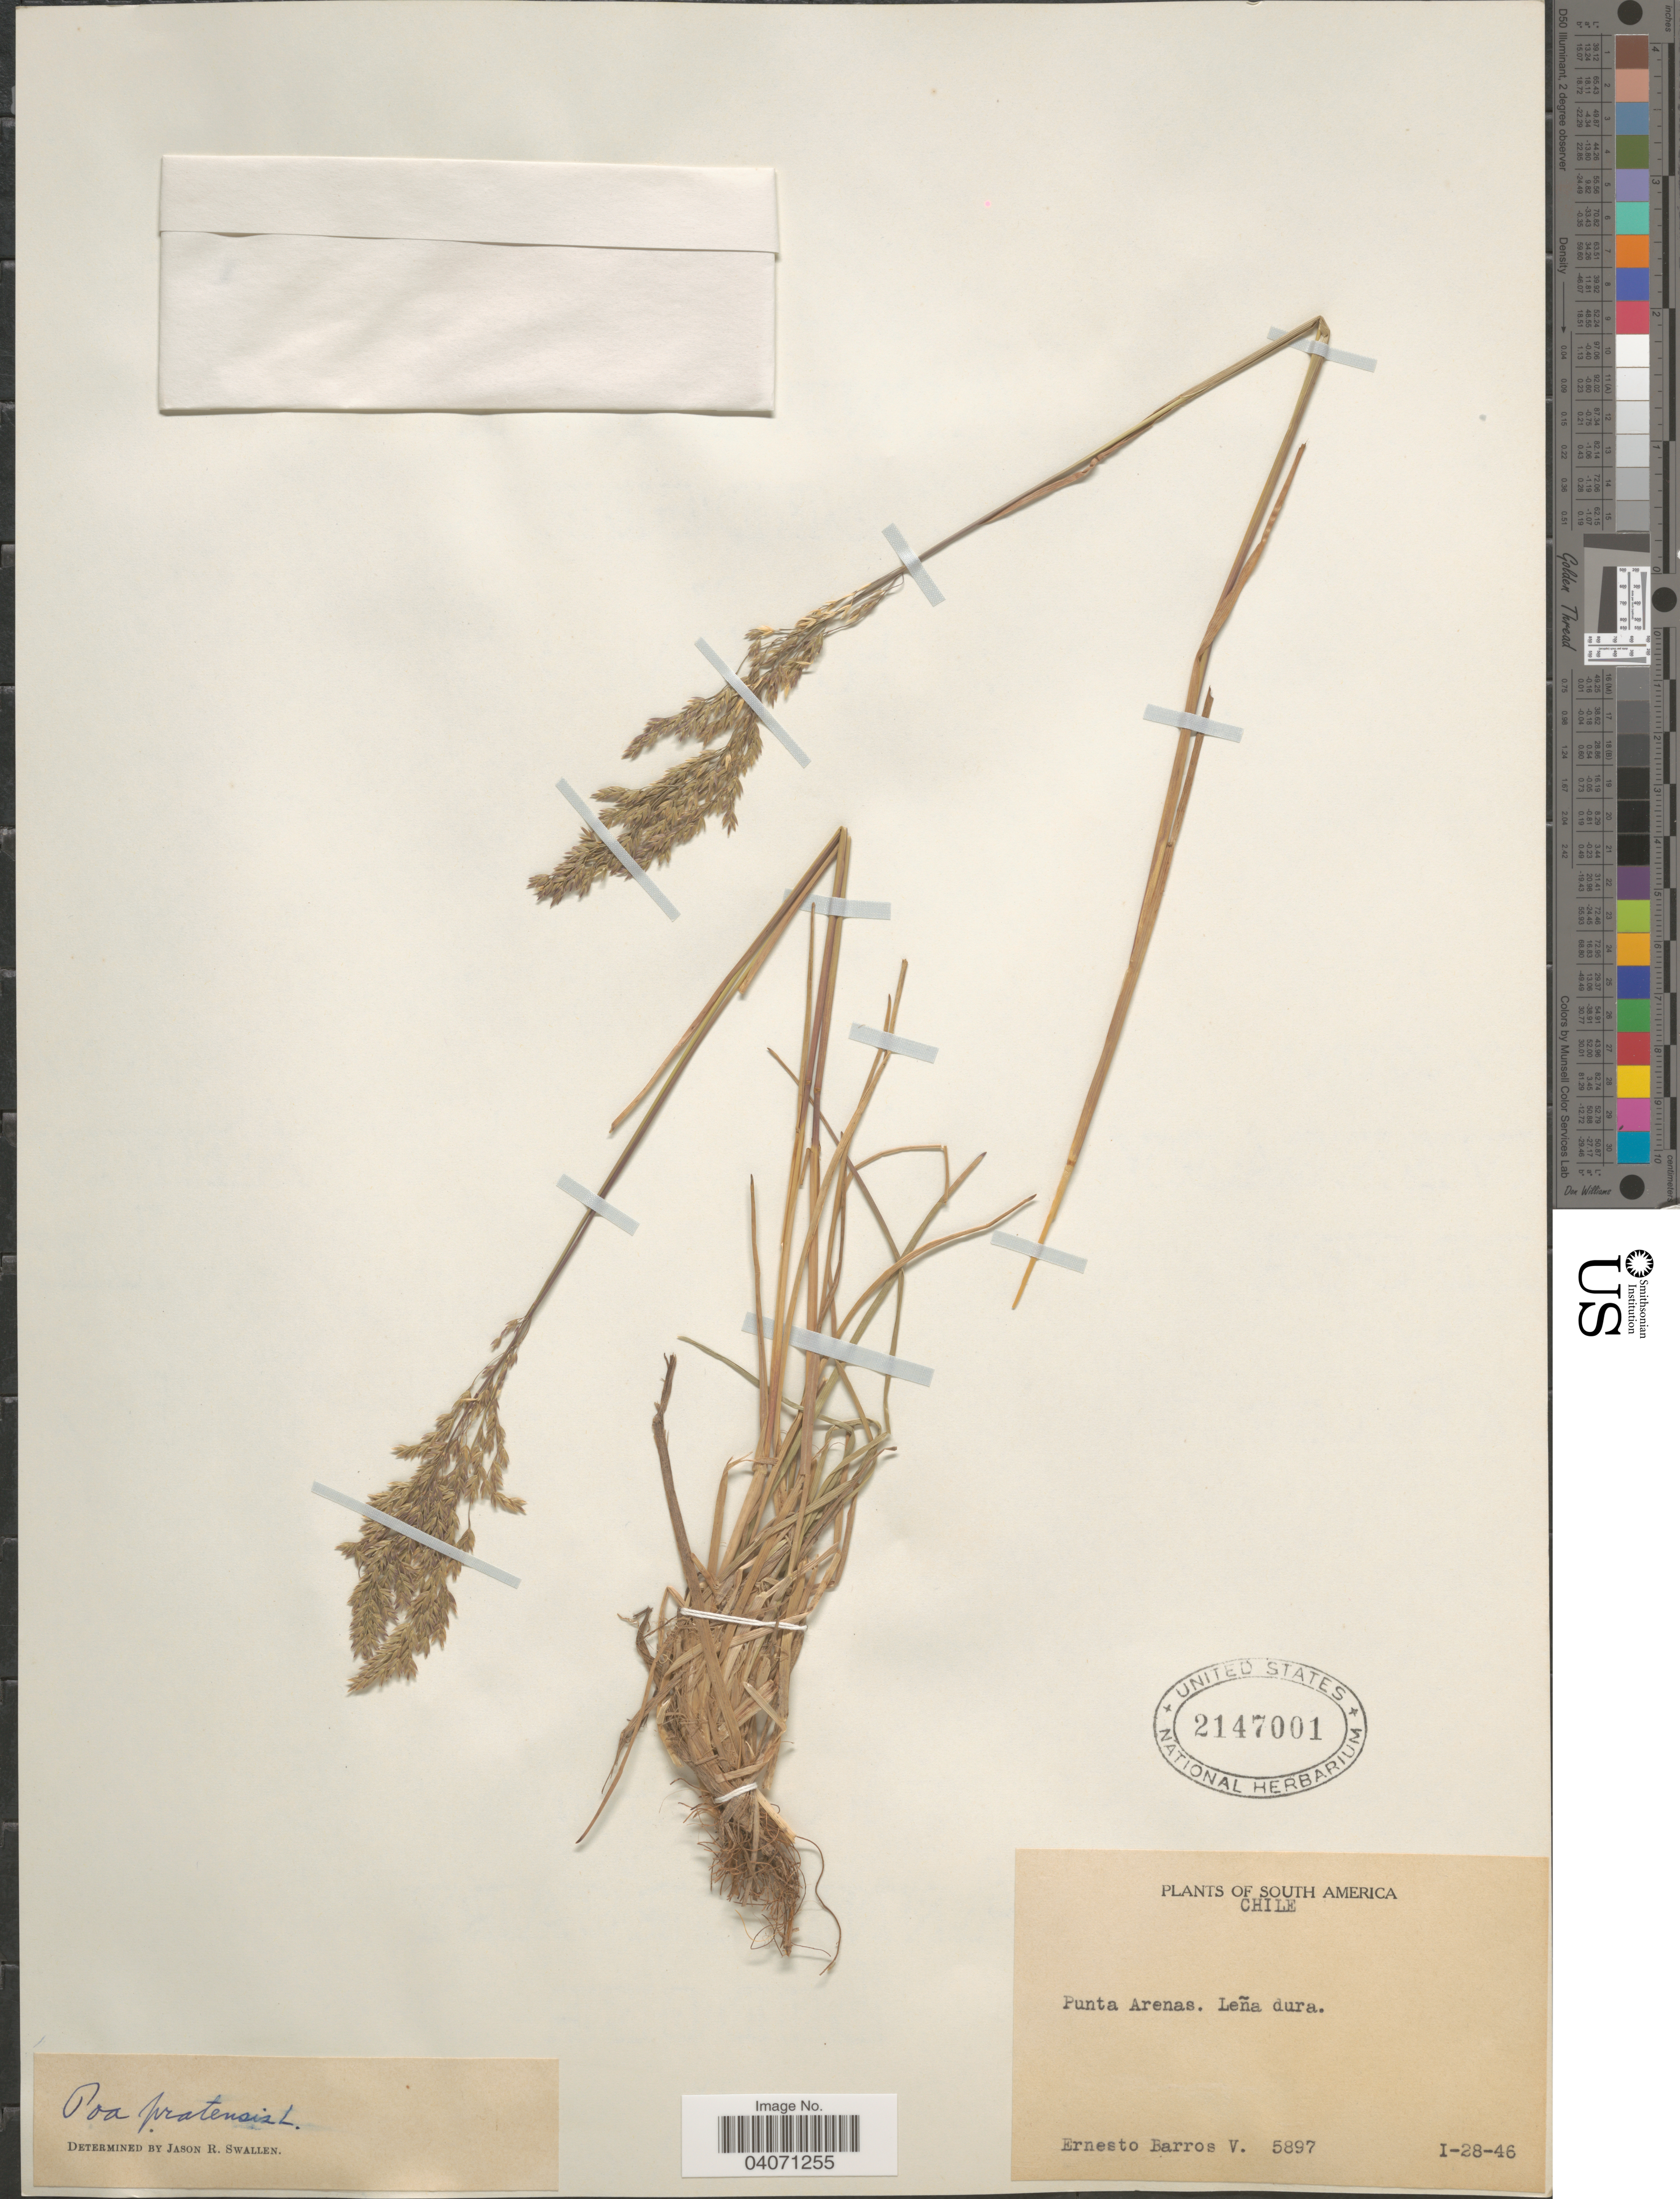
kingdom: Plantae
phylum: Tracheophyta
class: Liliopsida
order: Poales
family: Poaceae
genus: Poa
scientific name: Poa pratensis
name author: L.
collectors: E. Barros V.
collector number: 5897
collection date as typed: Transcribed d/m/y: 28/1/46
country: Chile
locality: Punta Arenas. Leña dura.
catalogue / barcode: US 2147001